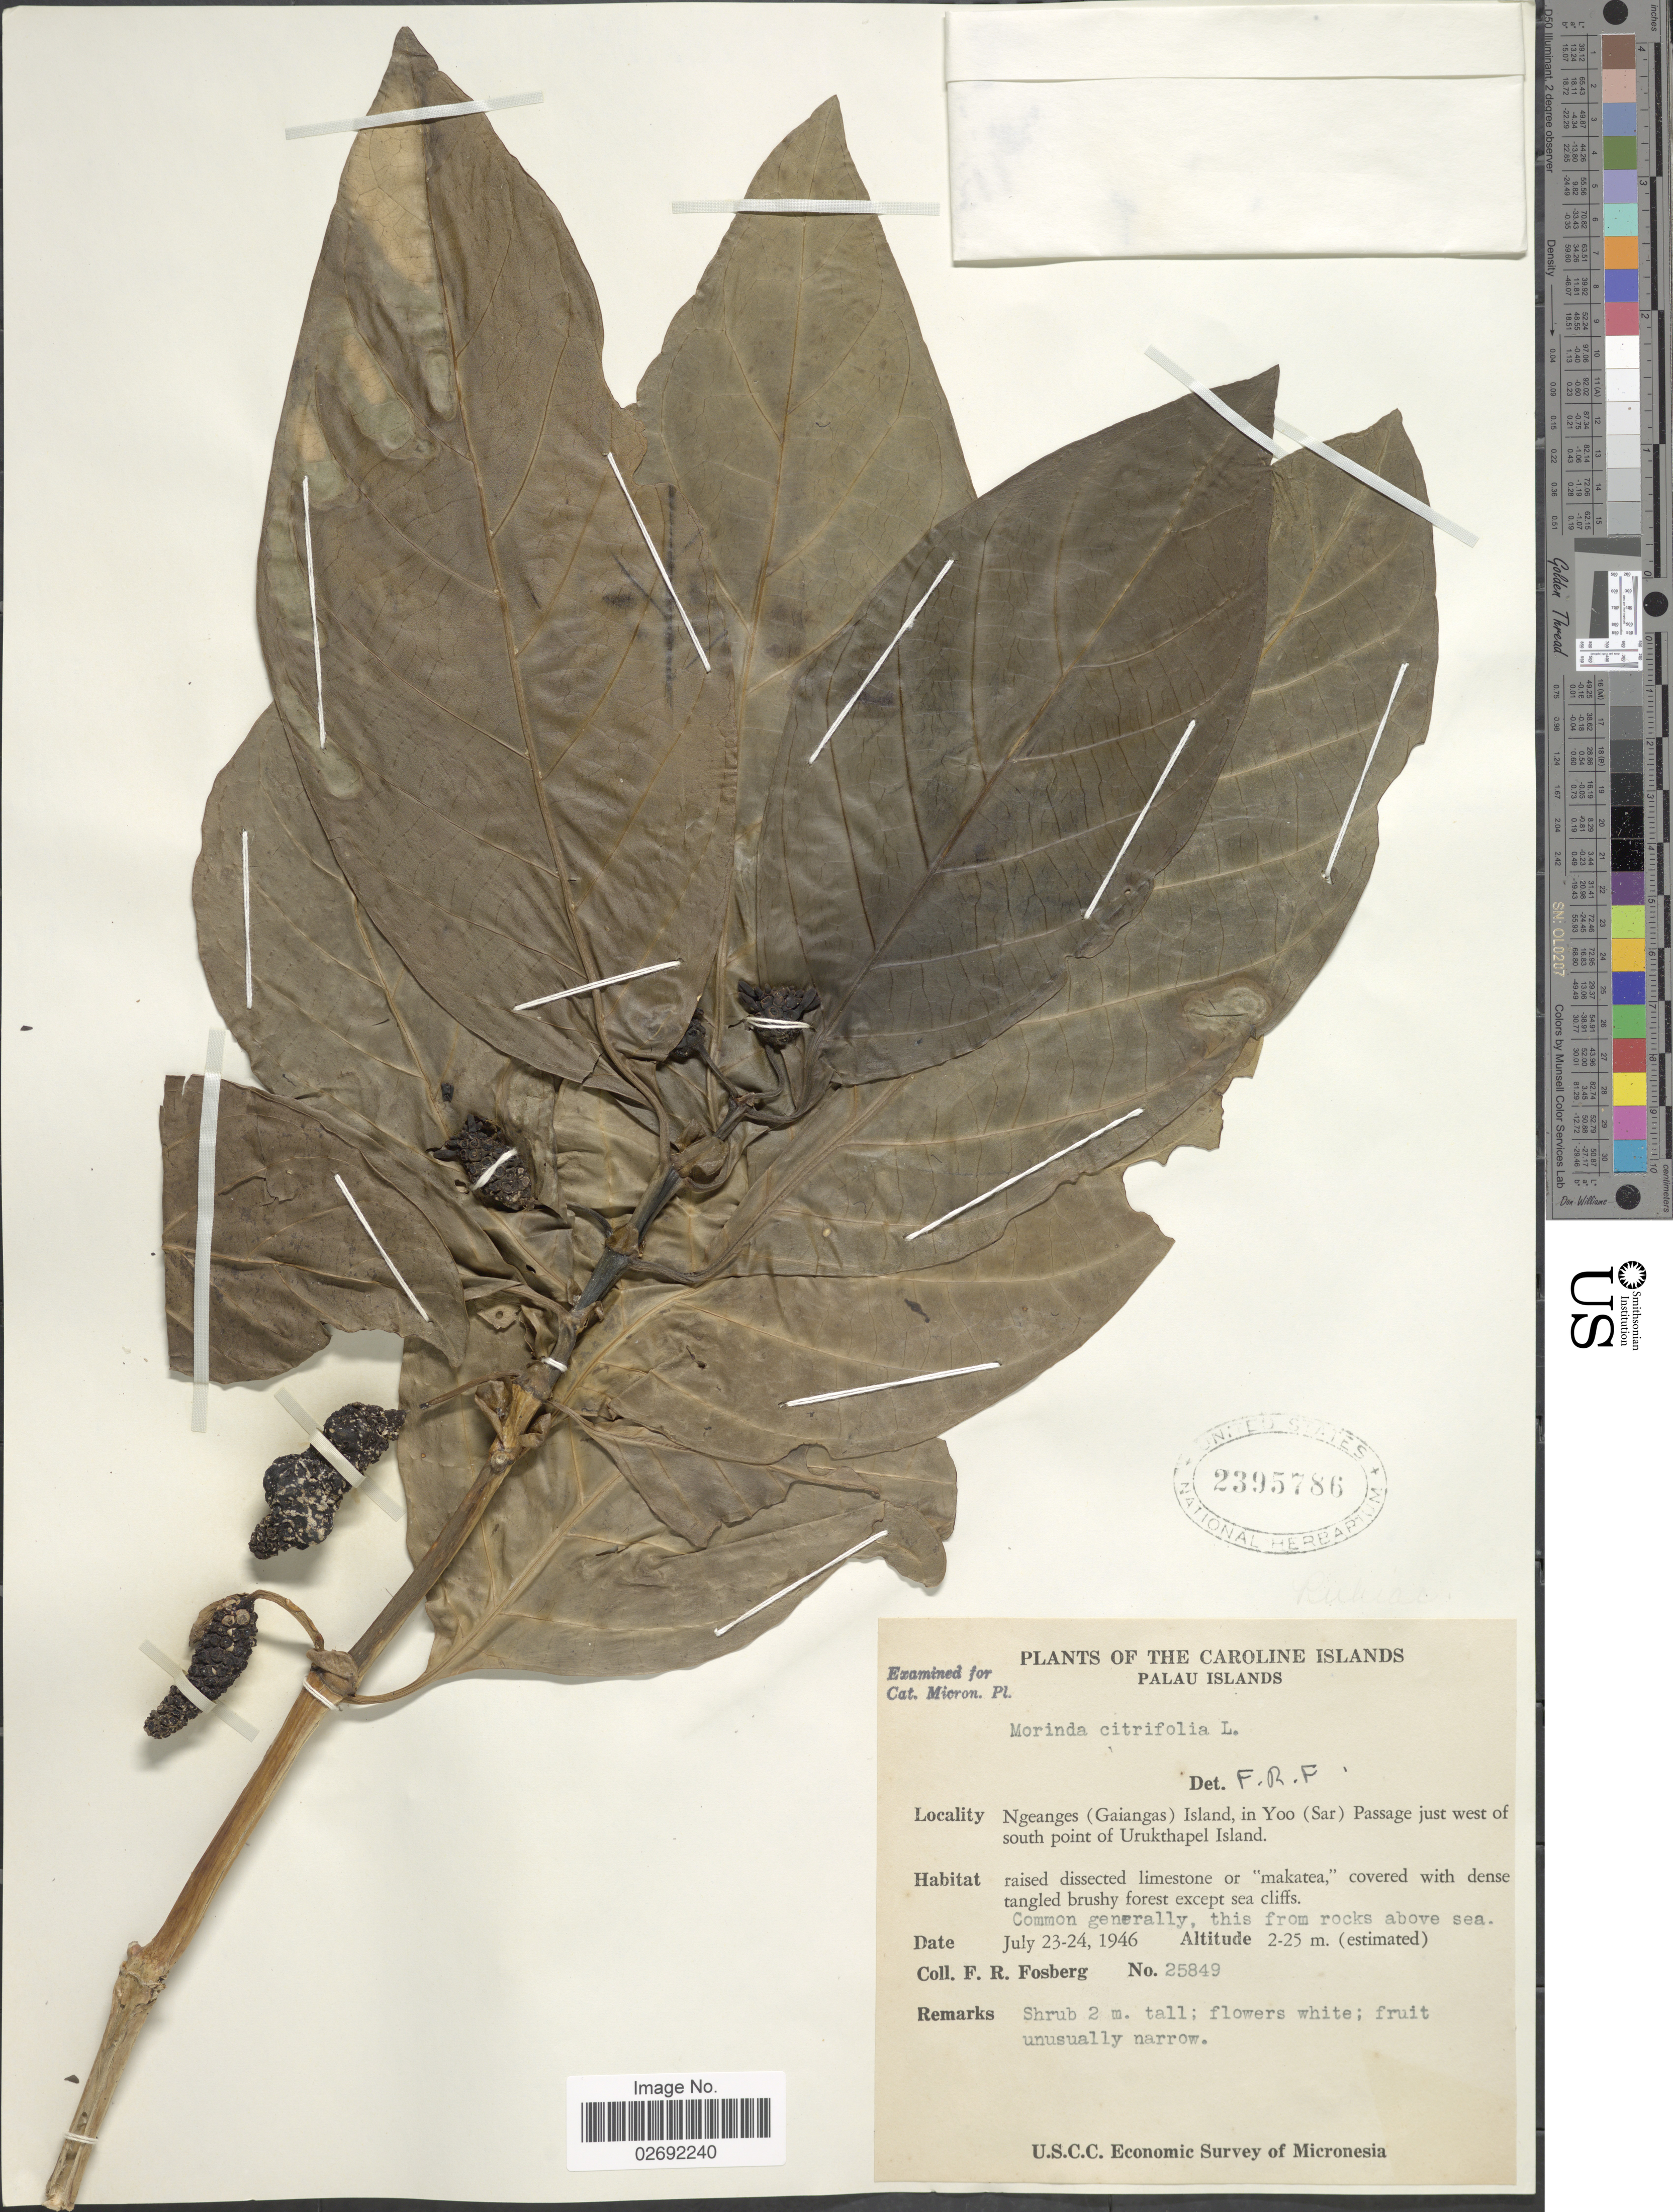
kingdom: Plantae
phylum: Tracheophyta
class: Magnoliopsida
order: Gentianales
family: Rubiaceae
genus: Morinda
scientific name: Morinda citrifolia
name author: L.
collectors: F. R. Fosberg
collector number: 25849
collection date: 1946-07-23/1946-07-24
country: Palau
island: Ngeanges (Gaiangas)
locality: Caroline Islands. Palau Islands. Ngeanges (Gaiangas) Island, in Yoo (Sar) Passage just west of south point of Urukthapel Island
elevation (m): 2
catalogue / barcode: US 2395786